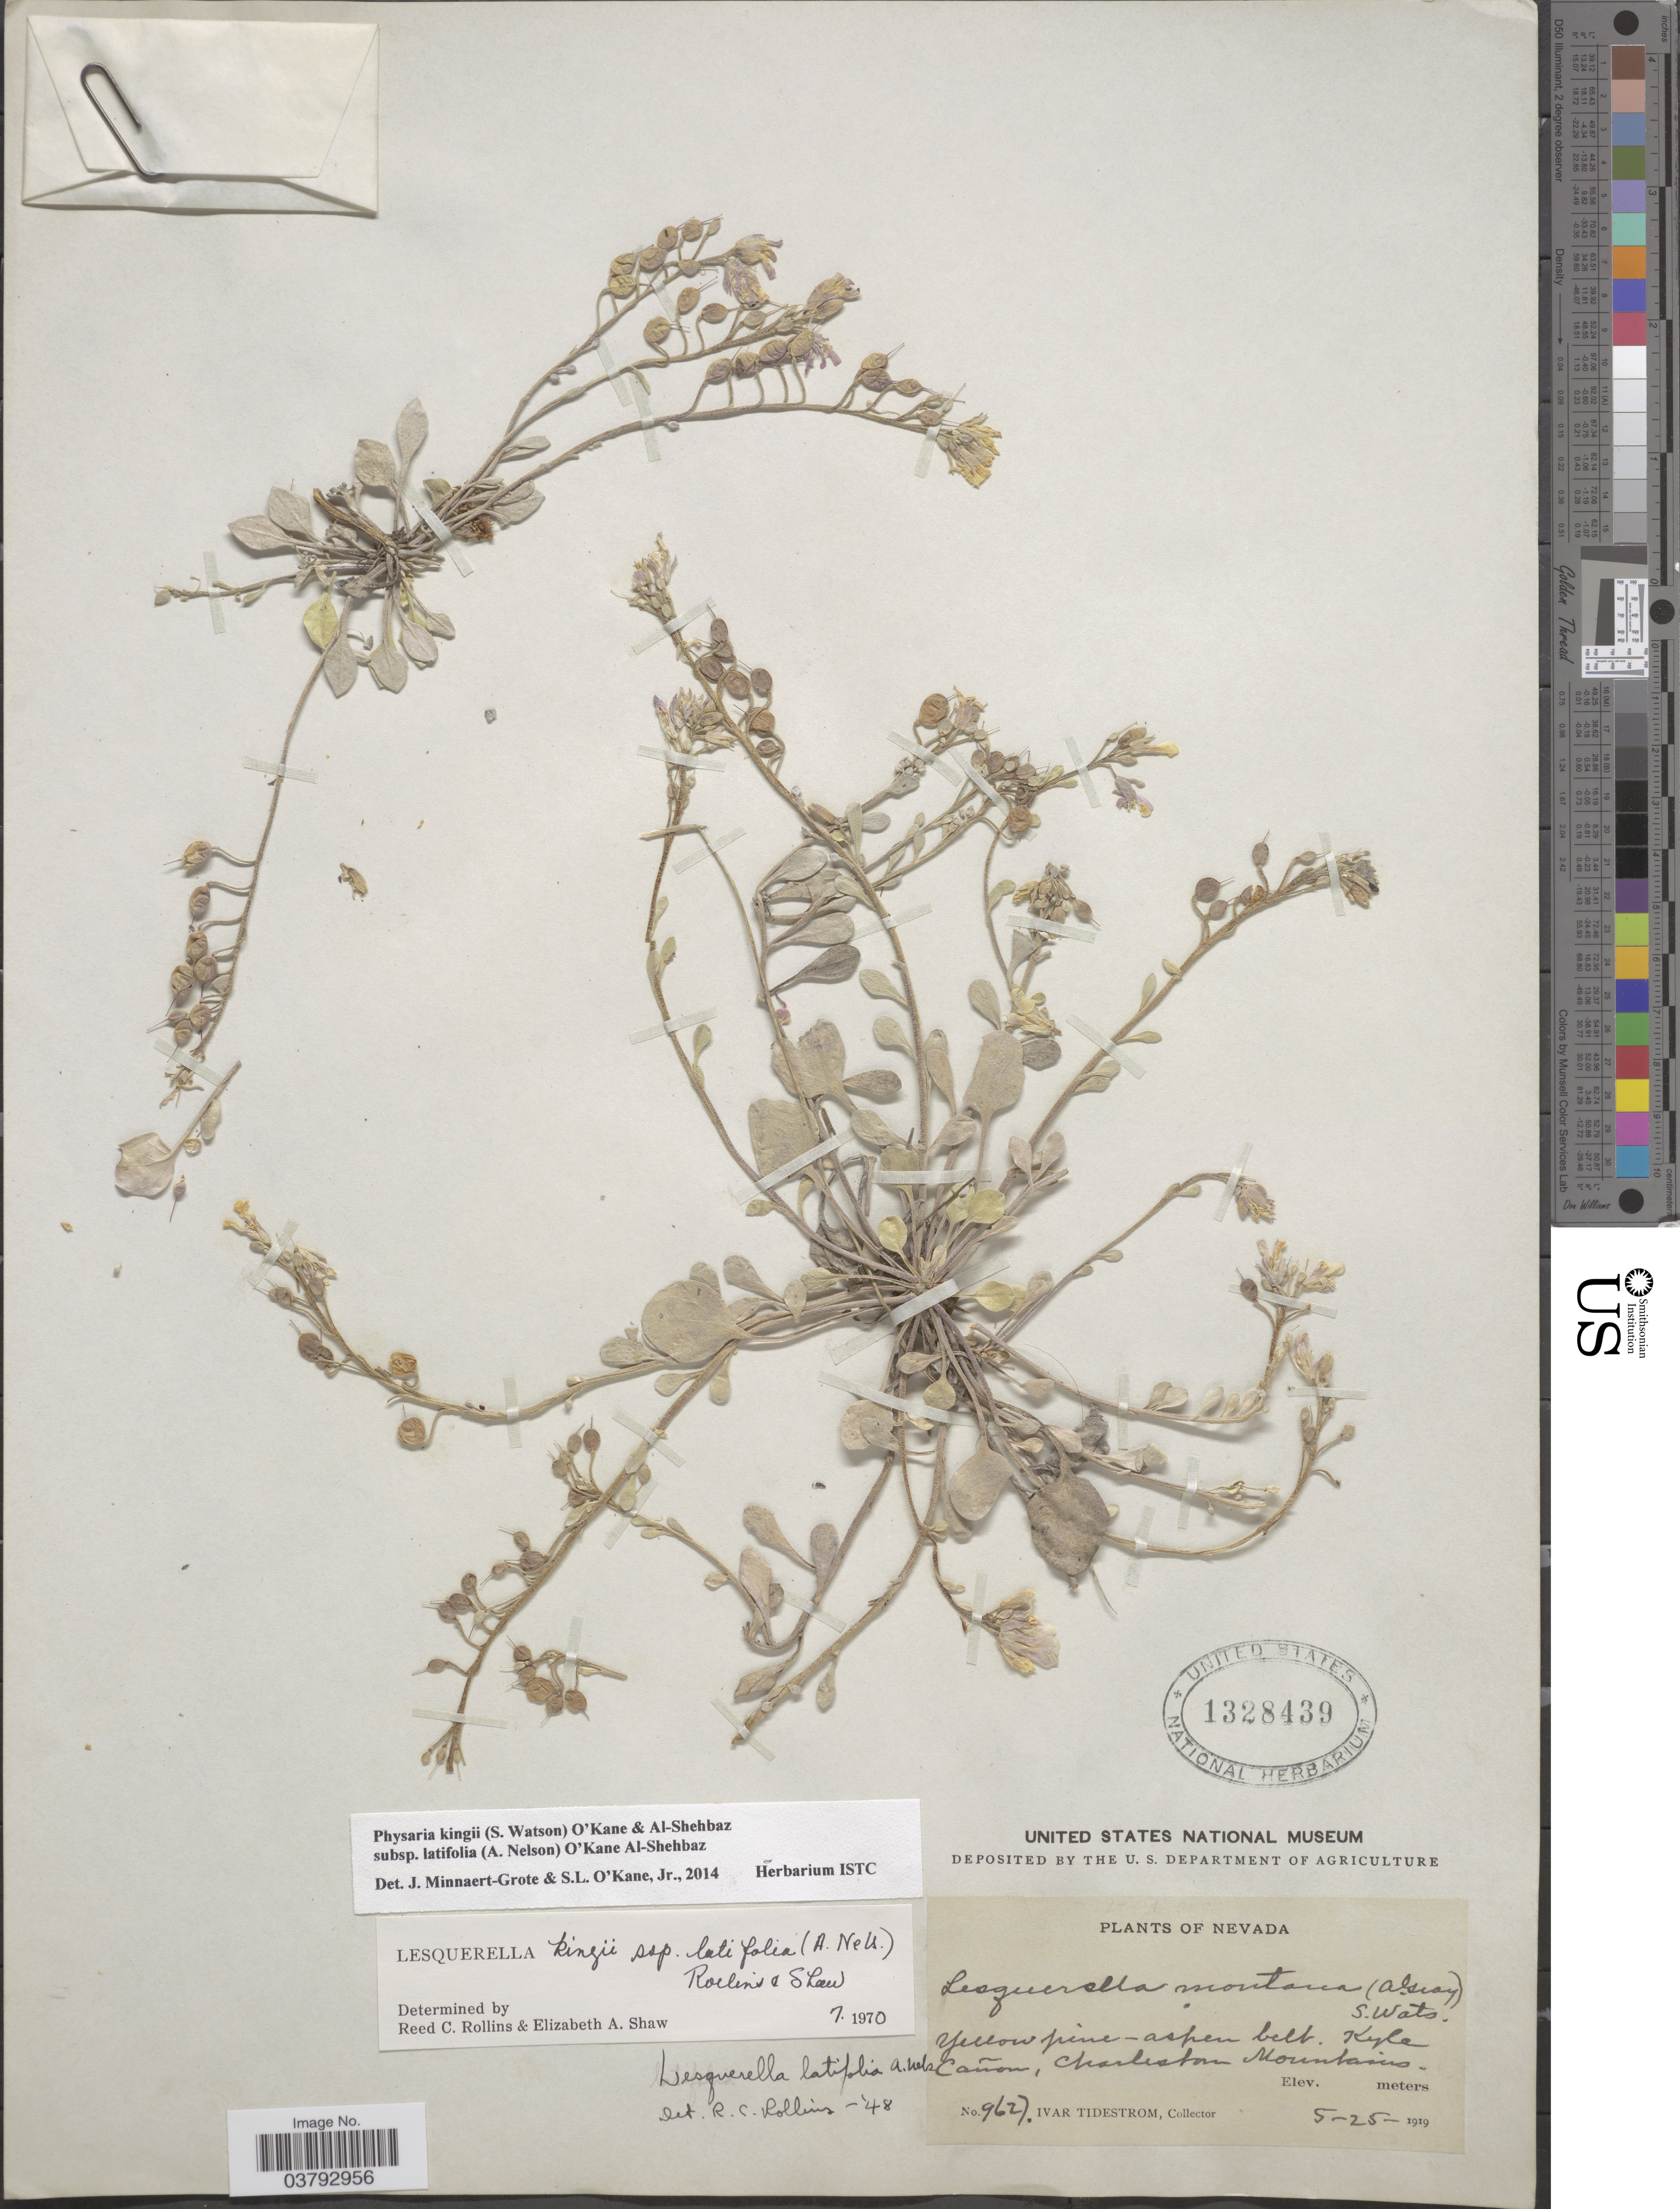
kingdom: Plantae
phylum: Tracheophyta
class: Magnoliopsida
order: Brassicales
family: Brassicaceae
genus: Physaria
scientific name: Physaria kingii subsp. latifolia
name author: (A. Nelson) O'Kane & Al-Shehbaz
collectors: I. F. Tidestrom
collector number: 9627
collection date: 1919-05-25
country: United States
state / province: Nevada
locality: Yellow pine-aspen belt. Kyle Cañon, Charleston Mountains.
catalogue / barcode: US 1328439